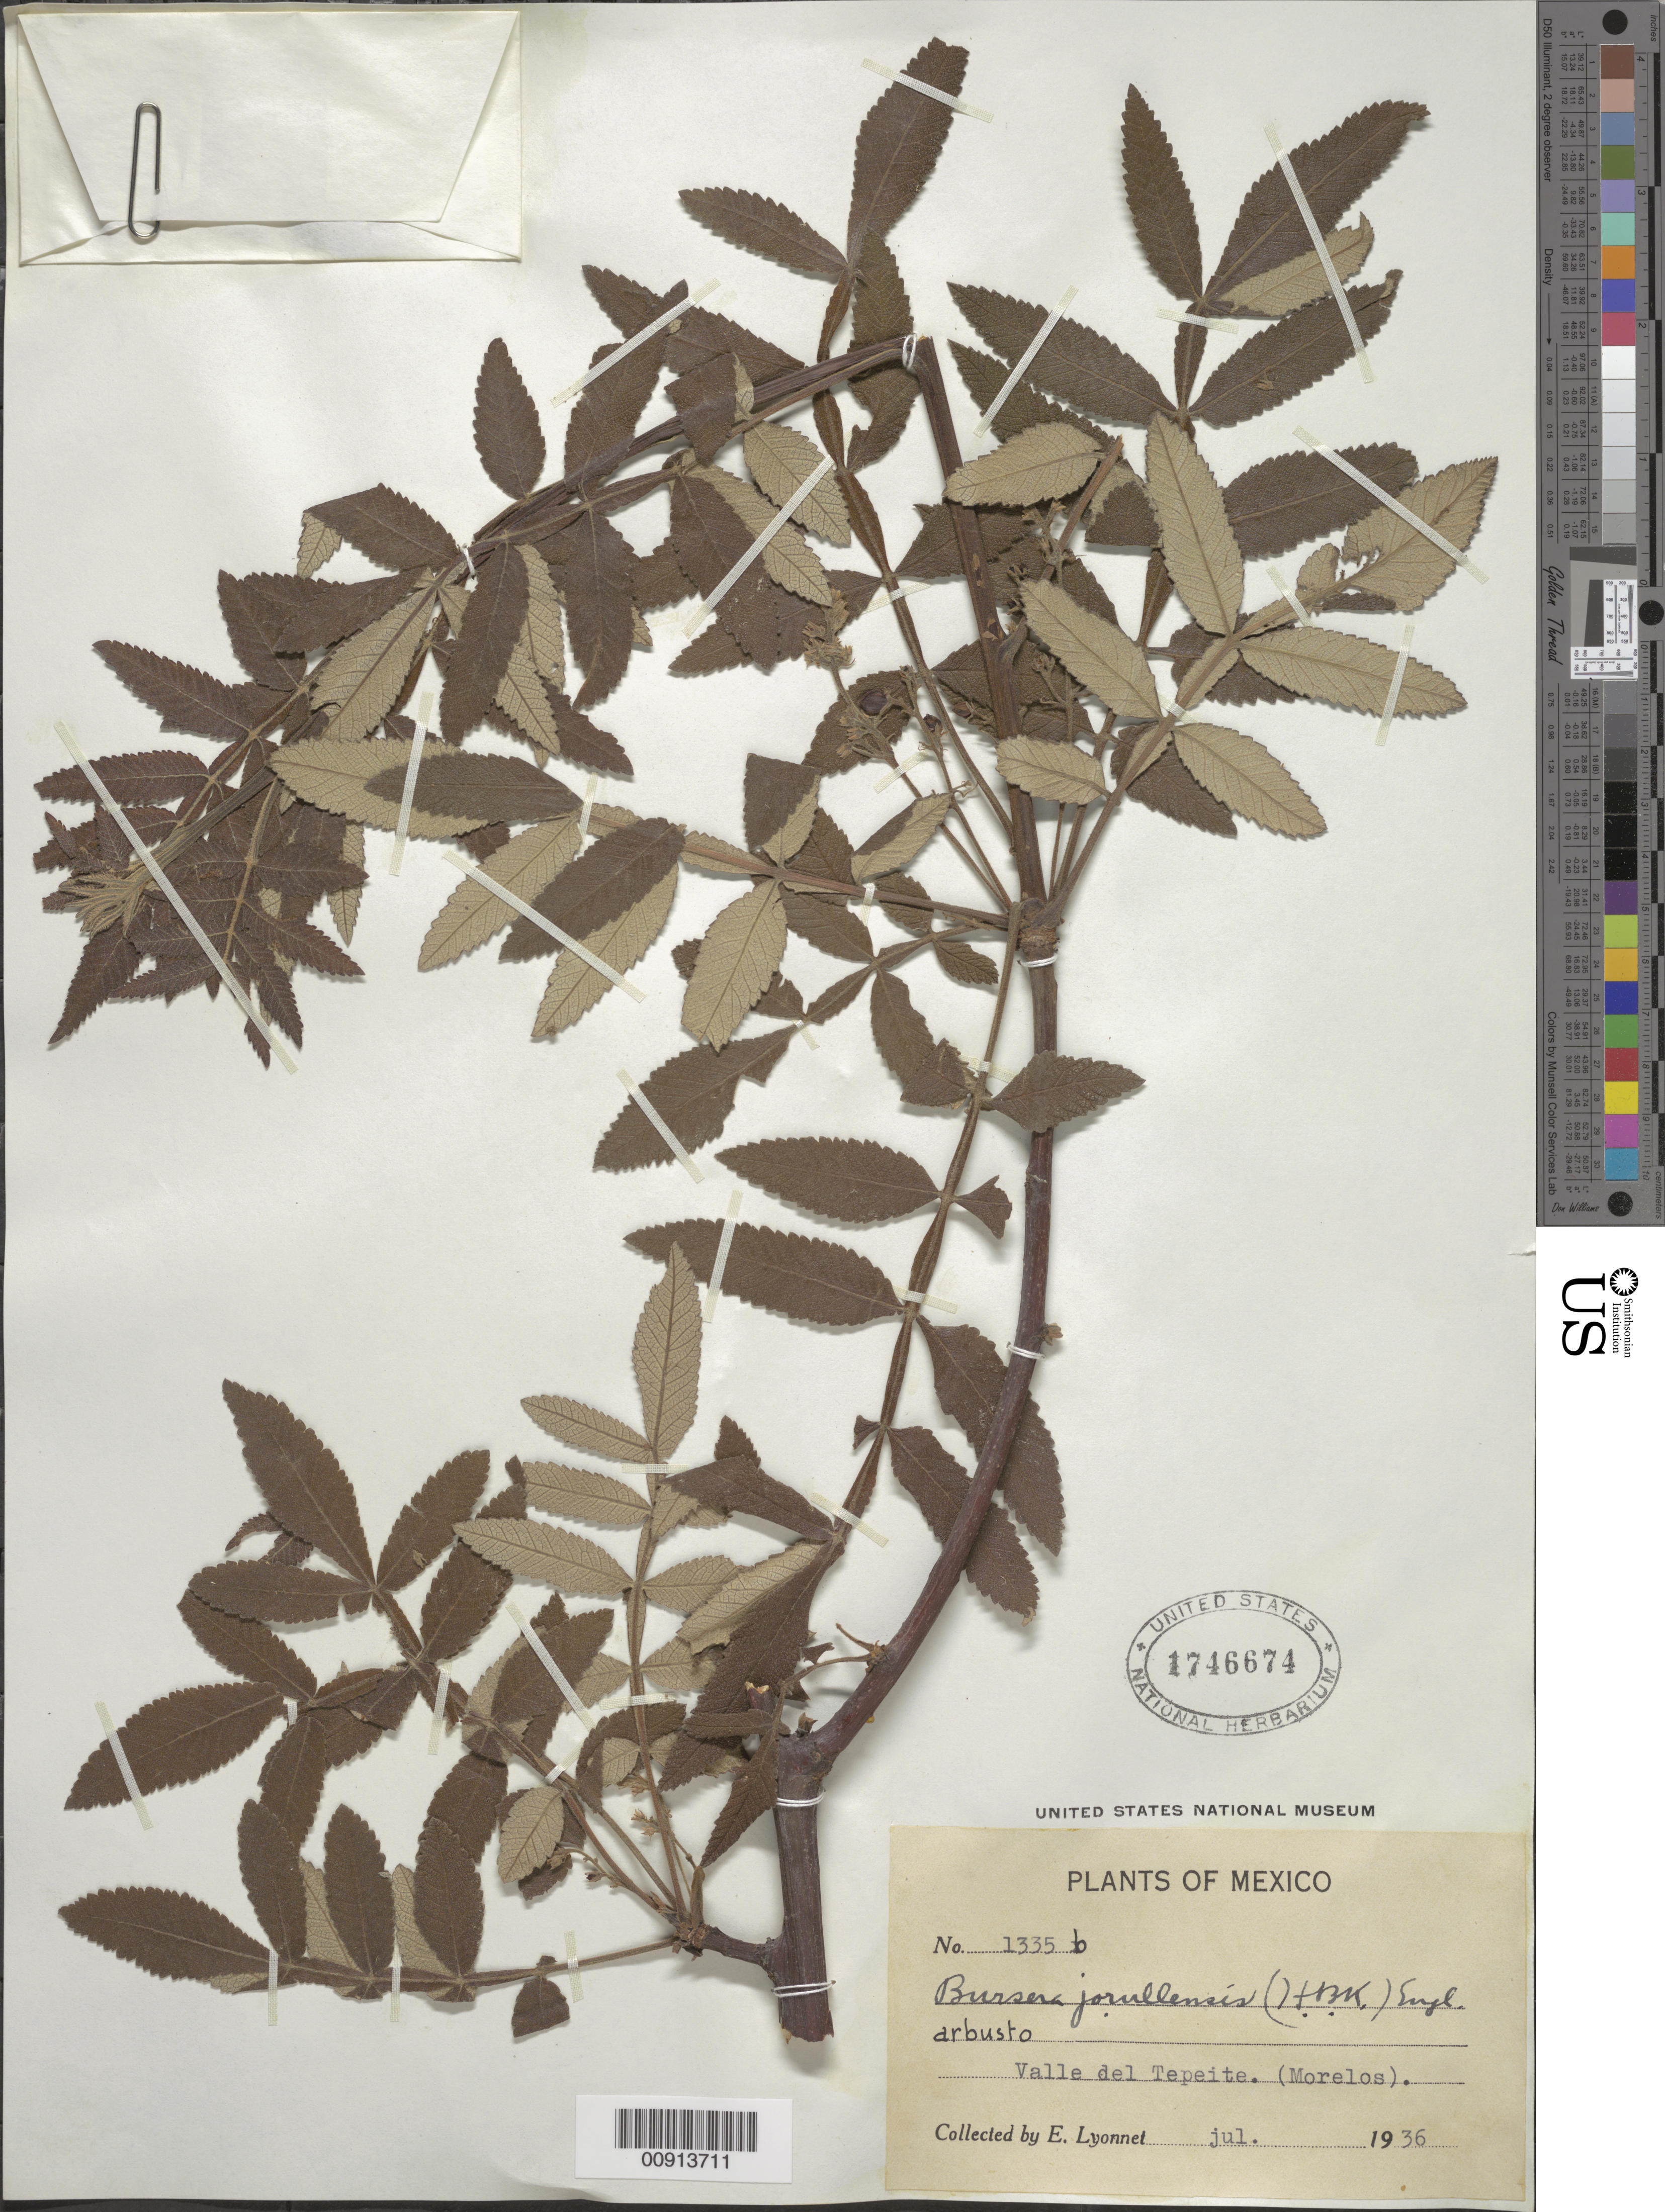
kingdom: Plantae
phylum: Tracheophyta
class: Magnoliopsida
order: Sapindales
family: Burseraceae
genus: Bursera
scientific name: Bursera jorullensis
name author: (Kunth) Engl.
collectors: Bro. E. Lyonnet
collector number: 1335 b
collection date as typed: Jul 1936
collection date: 1936-07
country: Mexico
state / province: Morelos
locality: Valle del Tepeite (Morelos).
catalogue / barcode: US 1746674